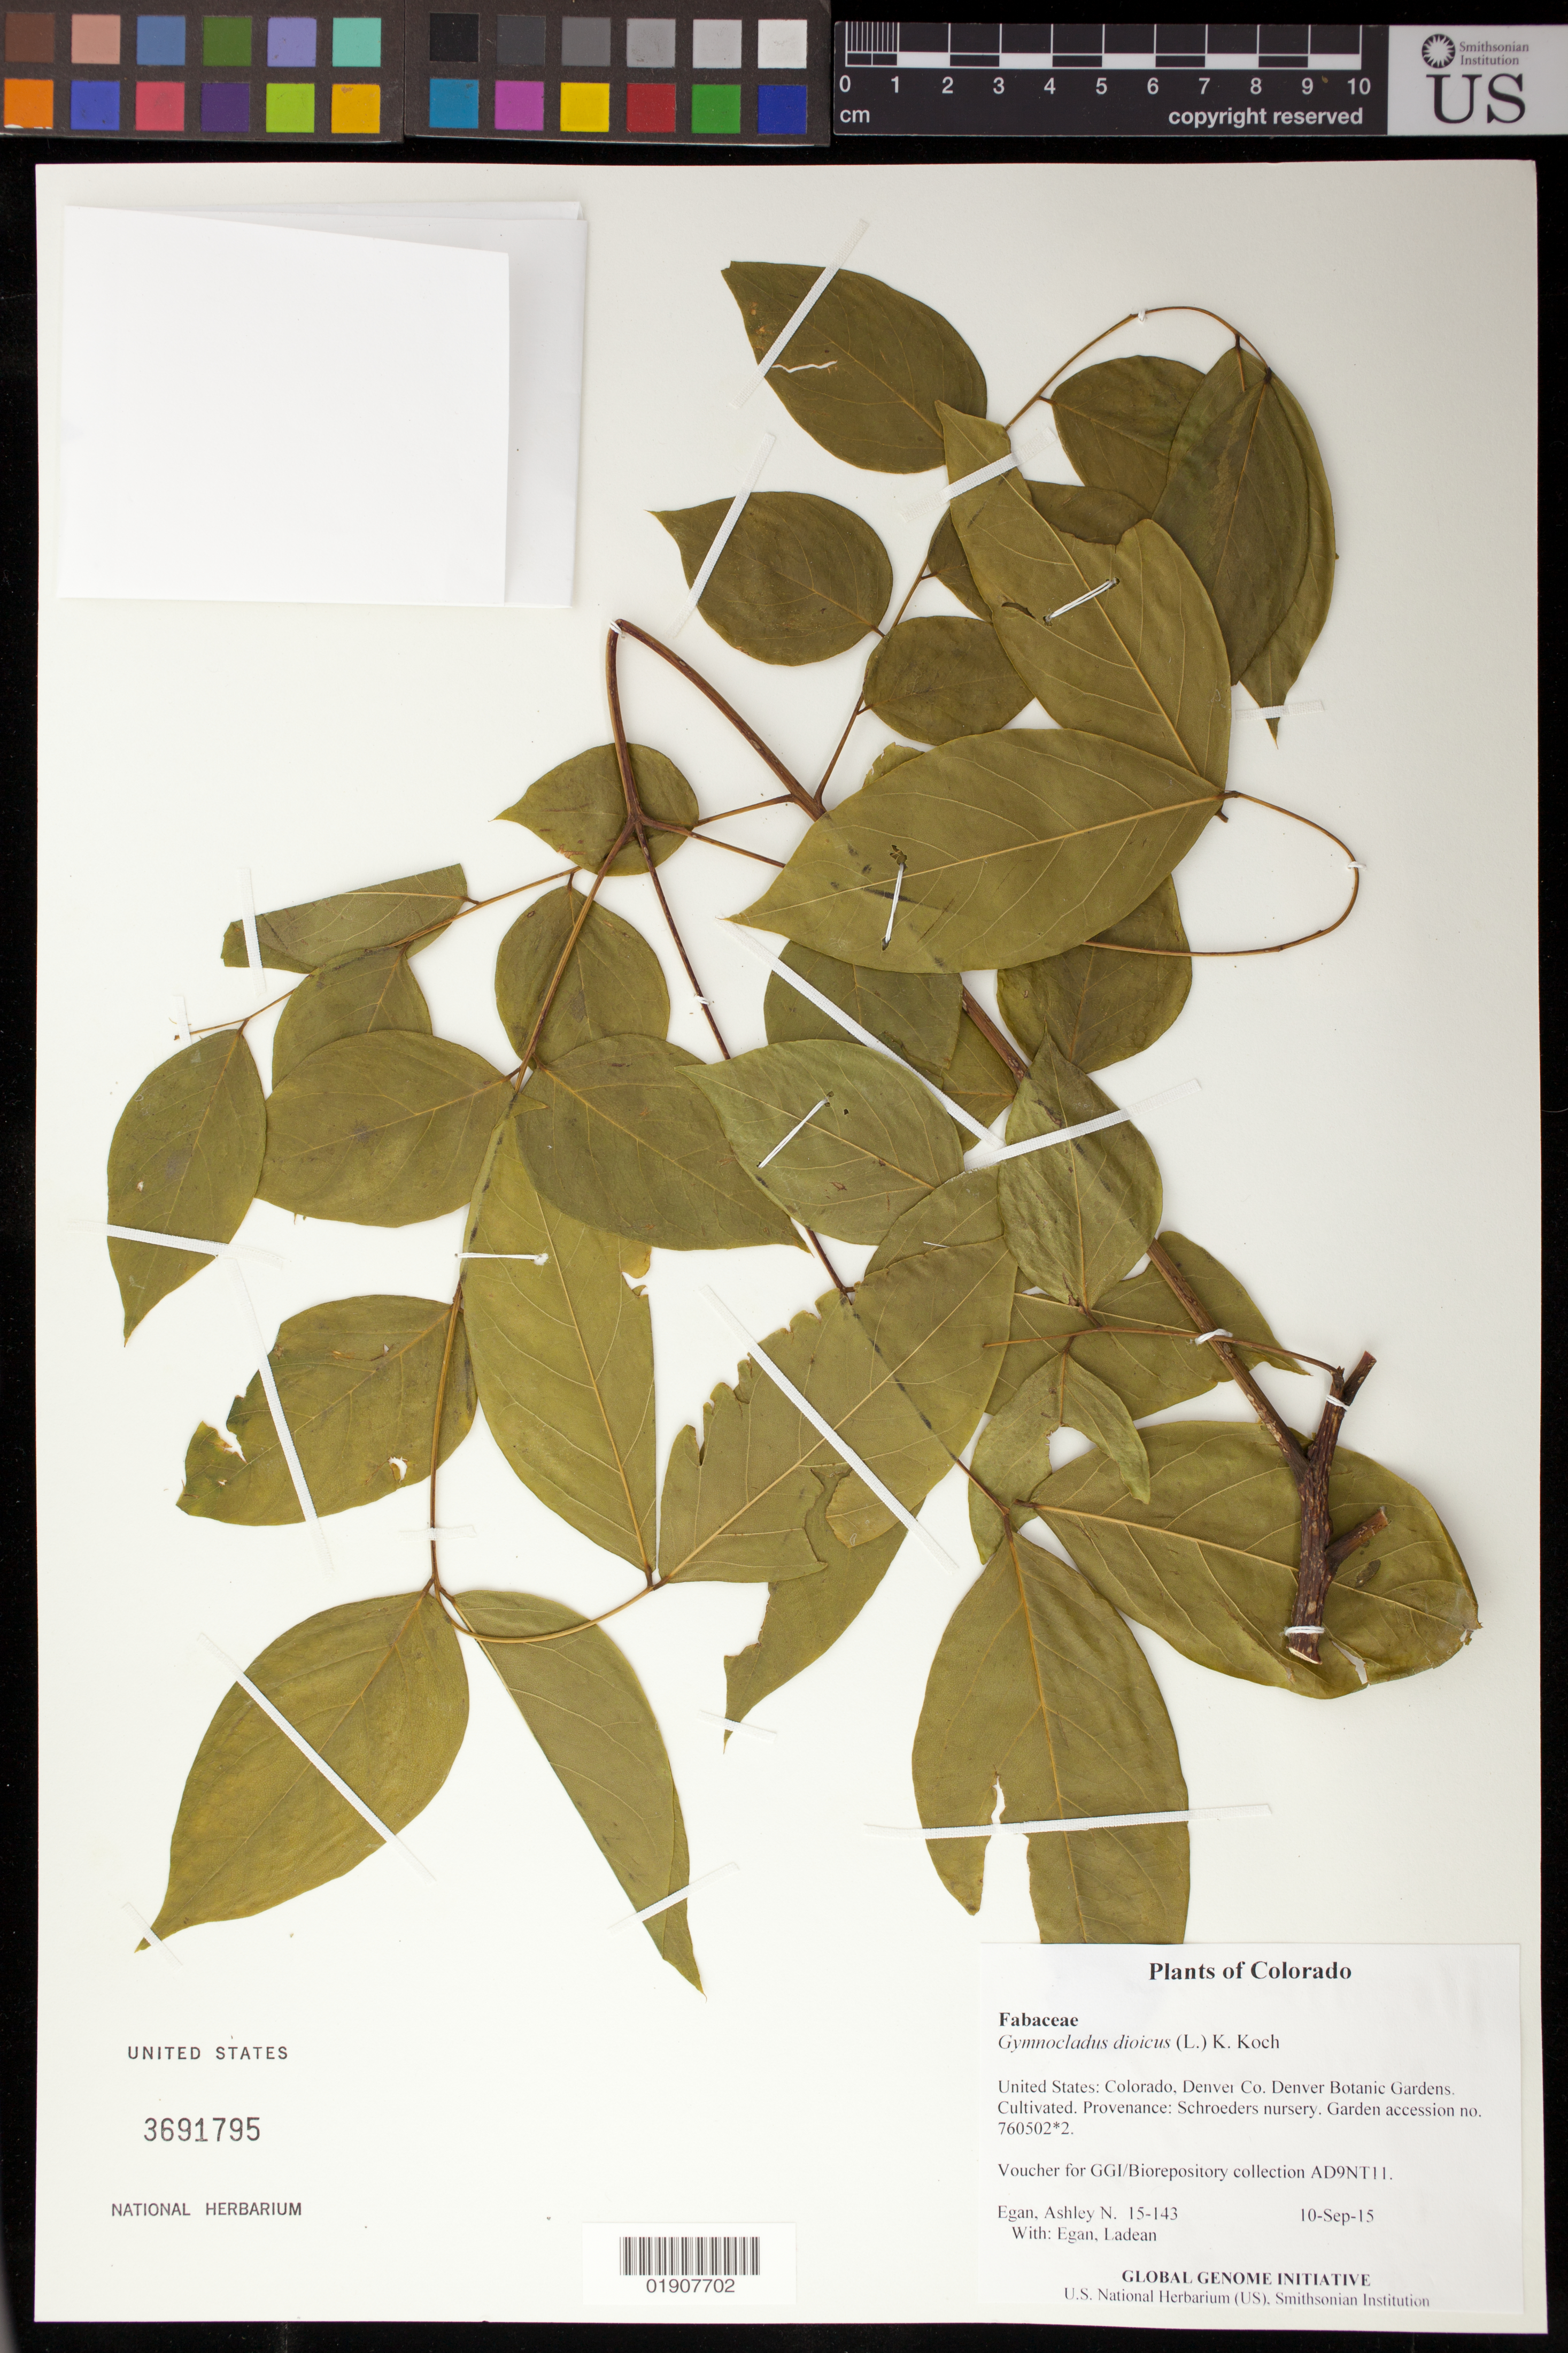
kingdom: Plantae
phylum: Tracheophyta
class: Magnoliopsida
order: Fabales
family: Fabaceae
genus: Gymnocladus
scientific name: Gymnocladus dioicus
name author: (L.) K. Koch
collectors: A. N. Egan & L. Egan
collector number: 15-143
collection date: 2015-09-10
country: United States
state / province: Colorado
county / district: Denver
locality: Denver Botanic Gardens. Cultivated. Provenance: Schroeders nursery. Garden accession no. 760502.2.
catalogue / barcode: US 3691795